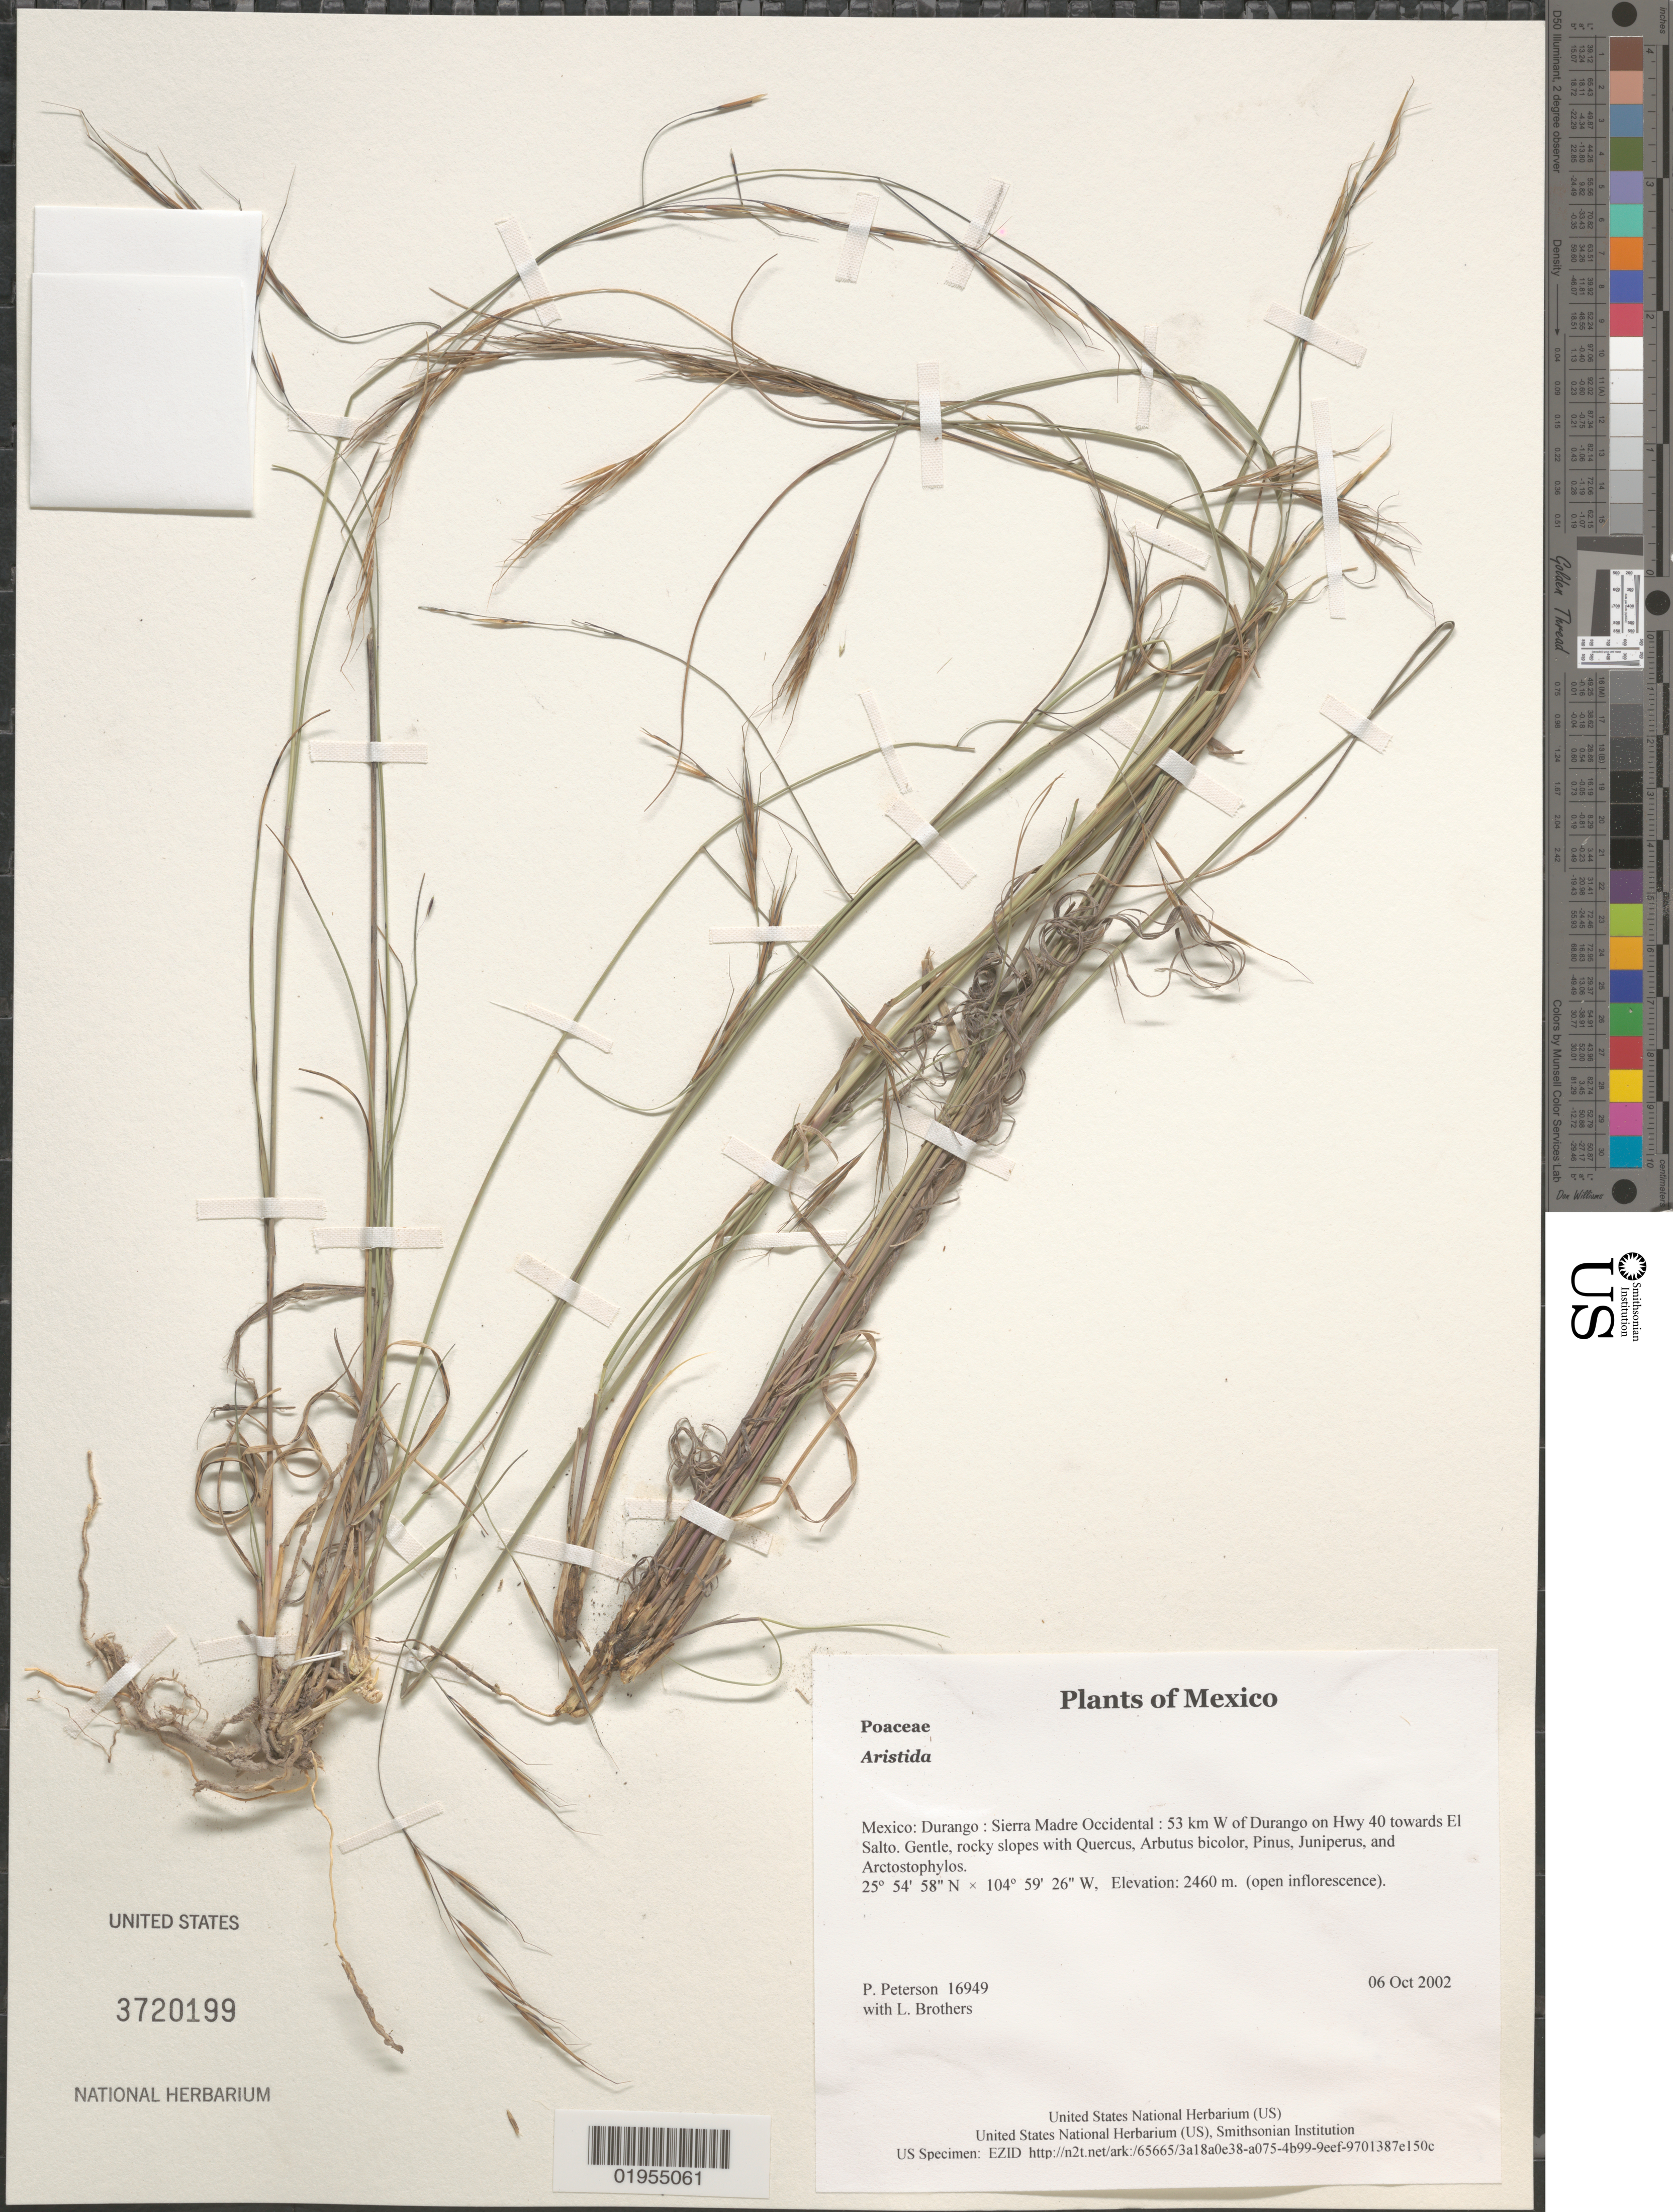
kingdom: Plantae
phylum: Tracheophyta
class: Liliopsida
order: Poales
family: Poaceae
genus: Aristida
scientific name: Aristida sp.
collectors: P. M. Peterson & L. E. Brothers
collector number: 16949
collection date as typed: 06 Oct 2002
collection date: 2002-10-06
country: Mexico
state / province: Durango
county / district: Sierra Madre Occidental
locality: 53 km W of Durango on Hwy 40 towards El Salto. Gentle, rocky slopes with Quercus, Arbutus bicolor, Pinus, Juniperus, and Arctostophylos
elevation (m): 2460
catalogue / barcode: US 3720199